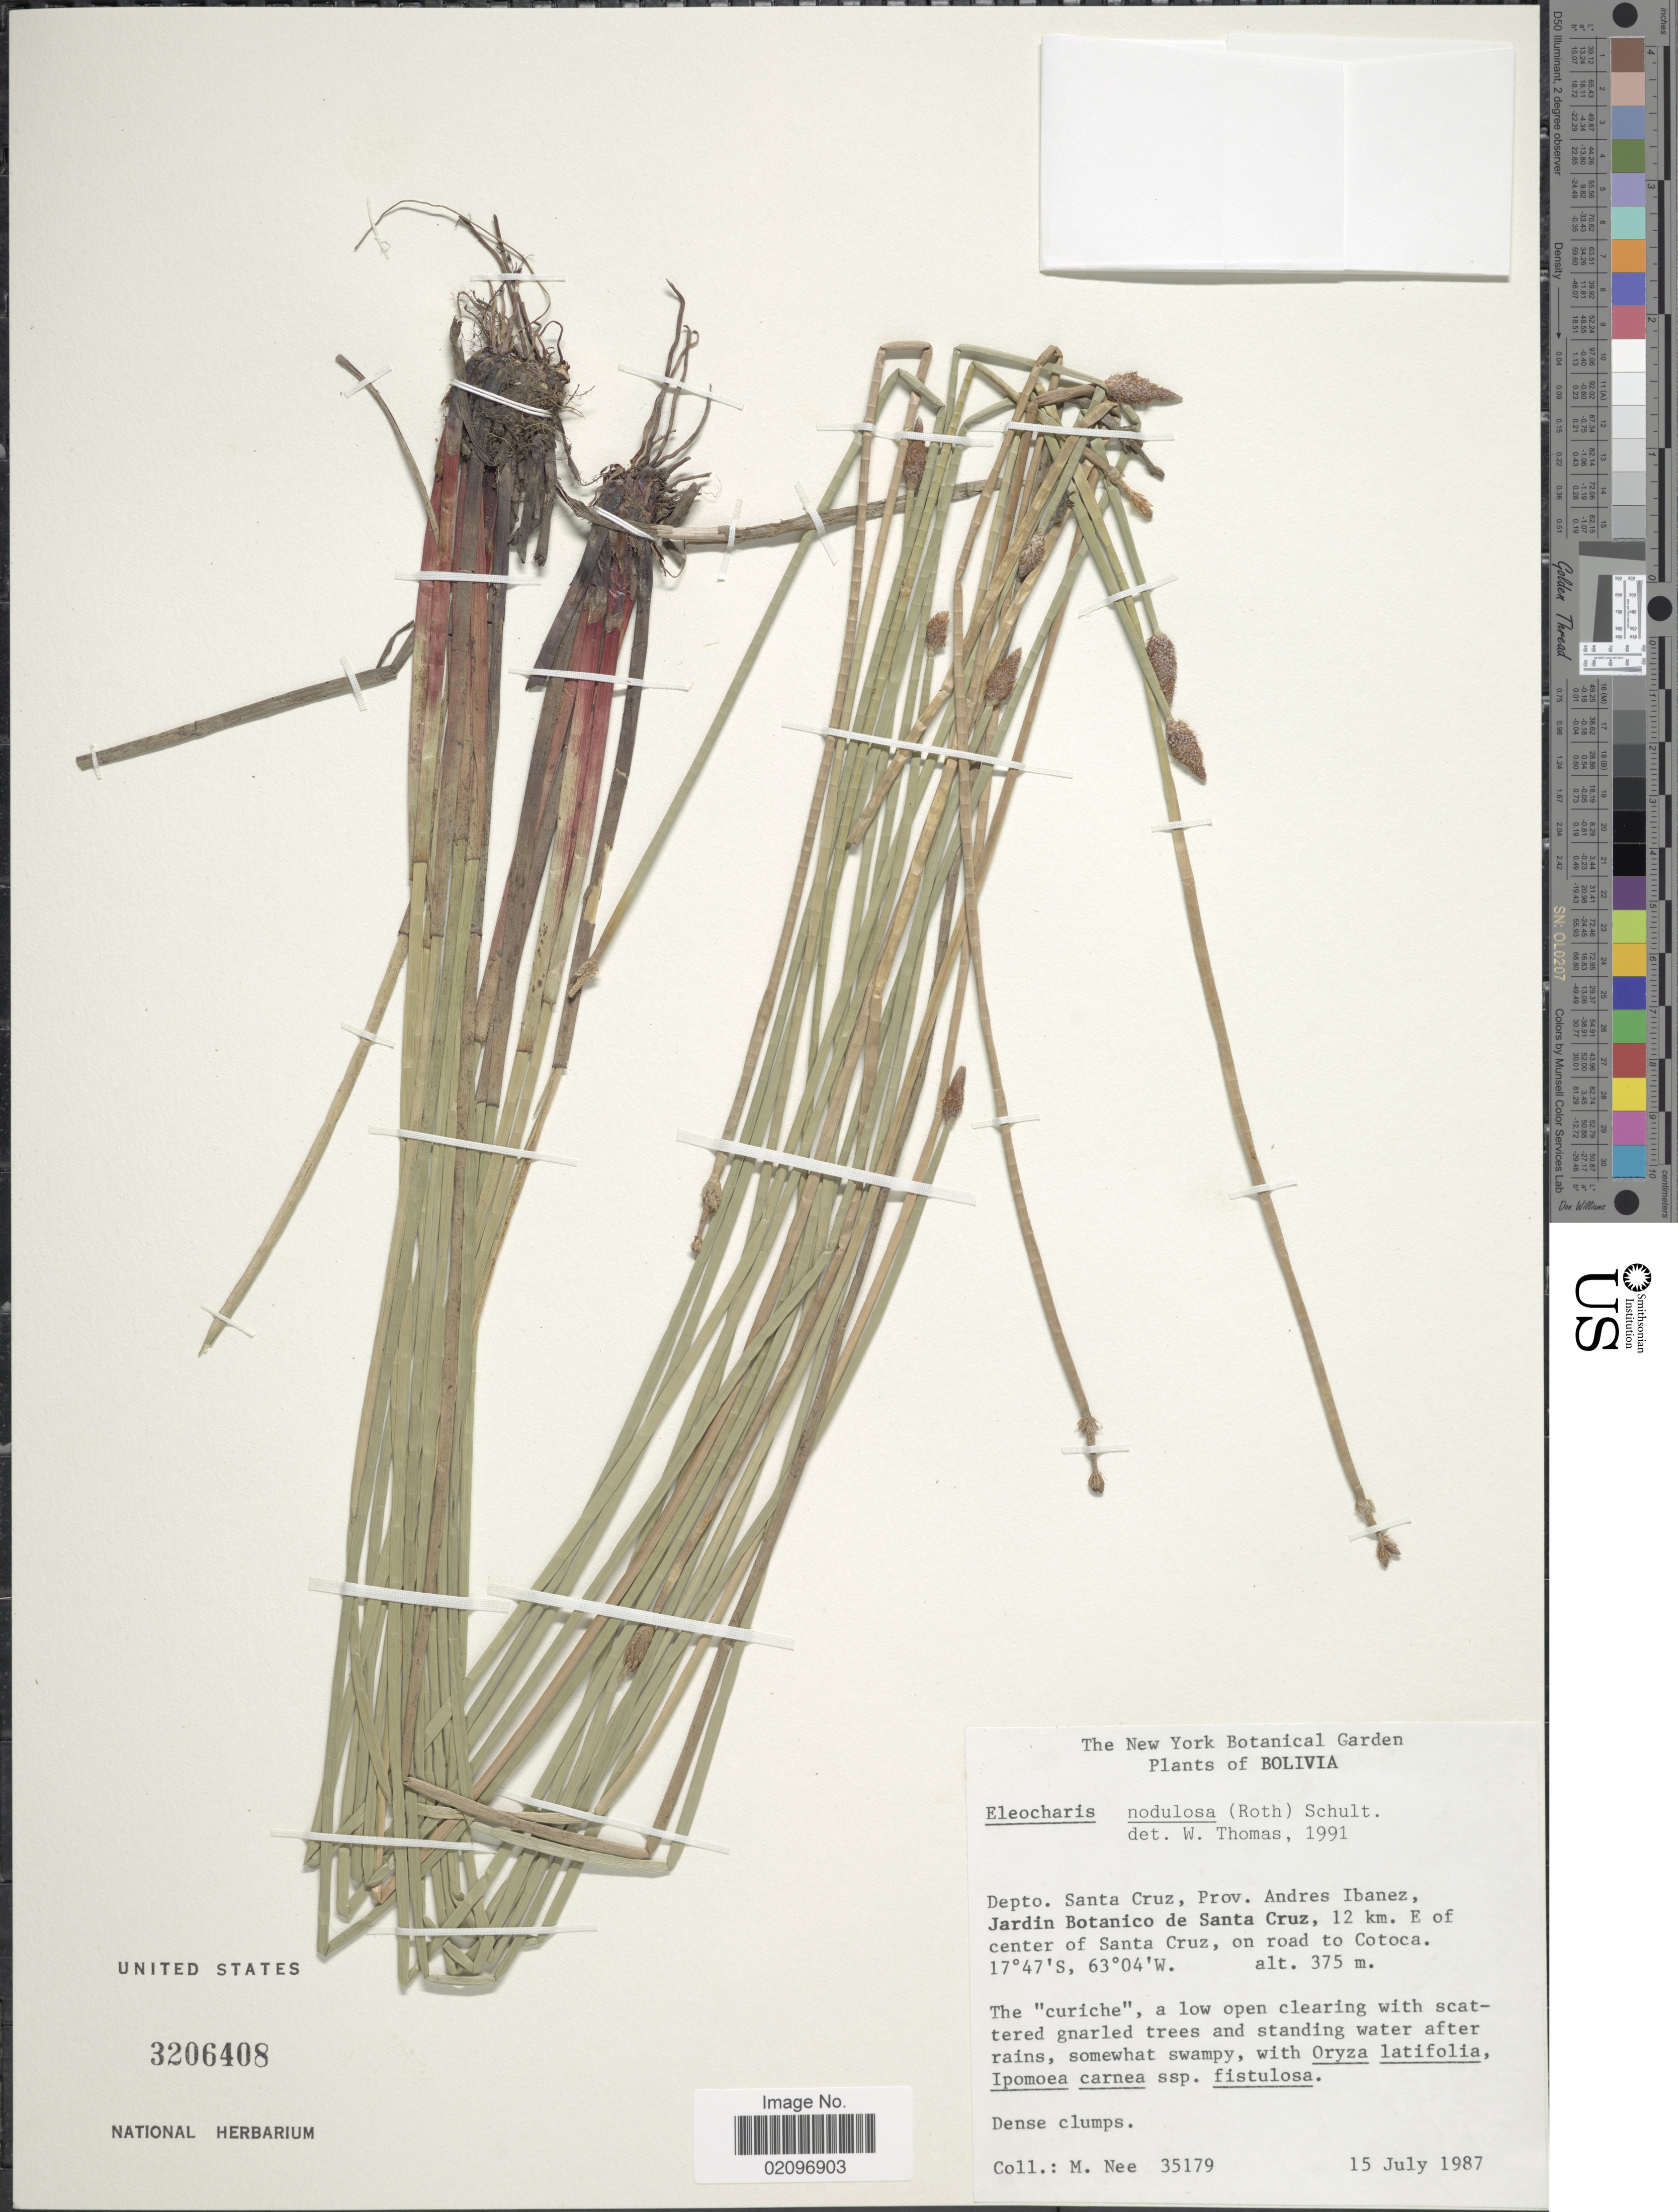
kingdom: Plantae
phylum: Tracheophyta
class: Liliopsida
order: Poales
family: Cyperaceae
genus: Eleocharis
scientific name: Eleocharis elegans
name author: (Kunth) Roem. & Schult.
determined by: Strong, Mark T., (BOT), Smithsonian Institution - National Museum of Natural History (UNITED STATES)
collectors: M. Nee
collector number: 35179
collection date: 1987-07-15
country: Bolivia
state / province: Santa Cruz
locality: Depto. Santa Cruz, Prov. Andres Ibanez, Jardin Botanico de Santa Cruz, 12 km E. of center of Santa Cruz, on road to Cotoca.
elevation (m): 375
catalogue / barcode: US 3206408